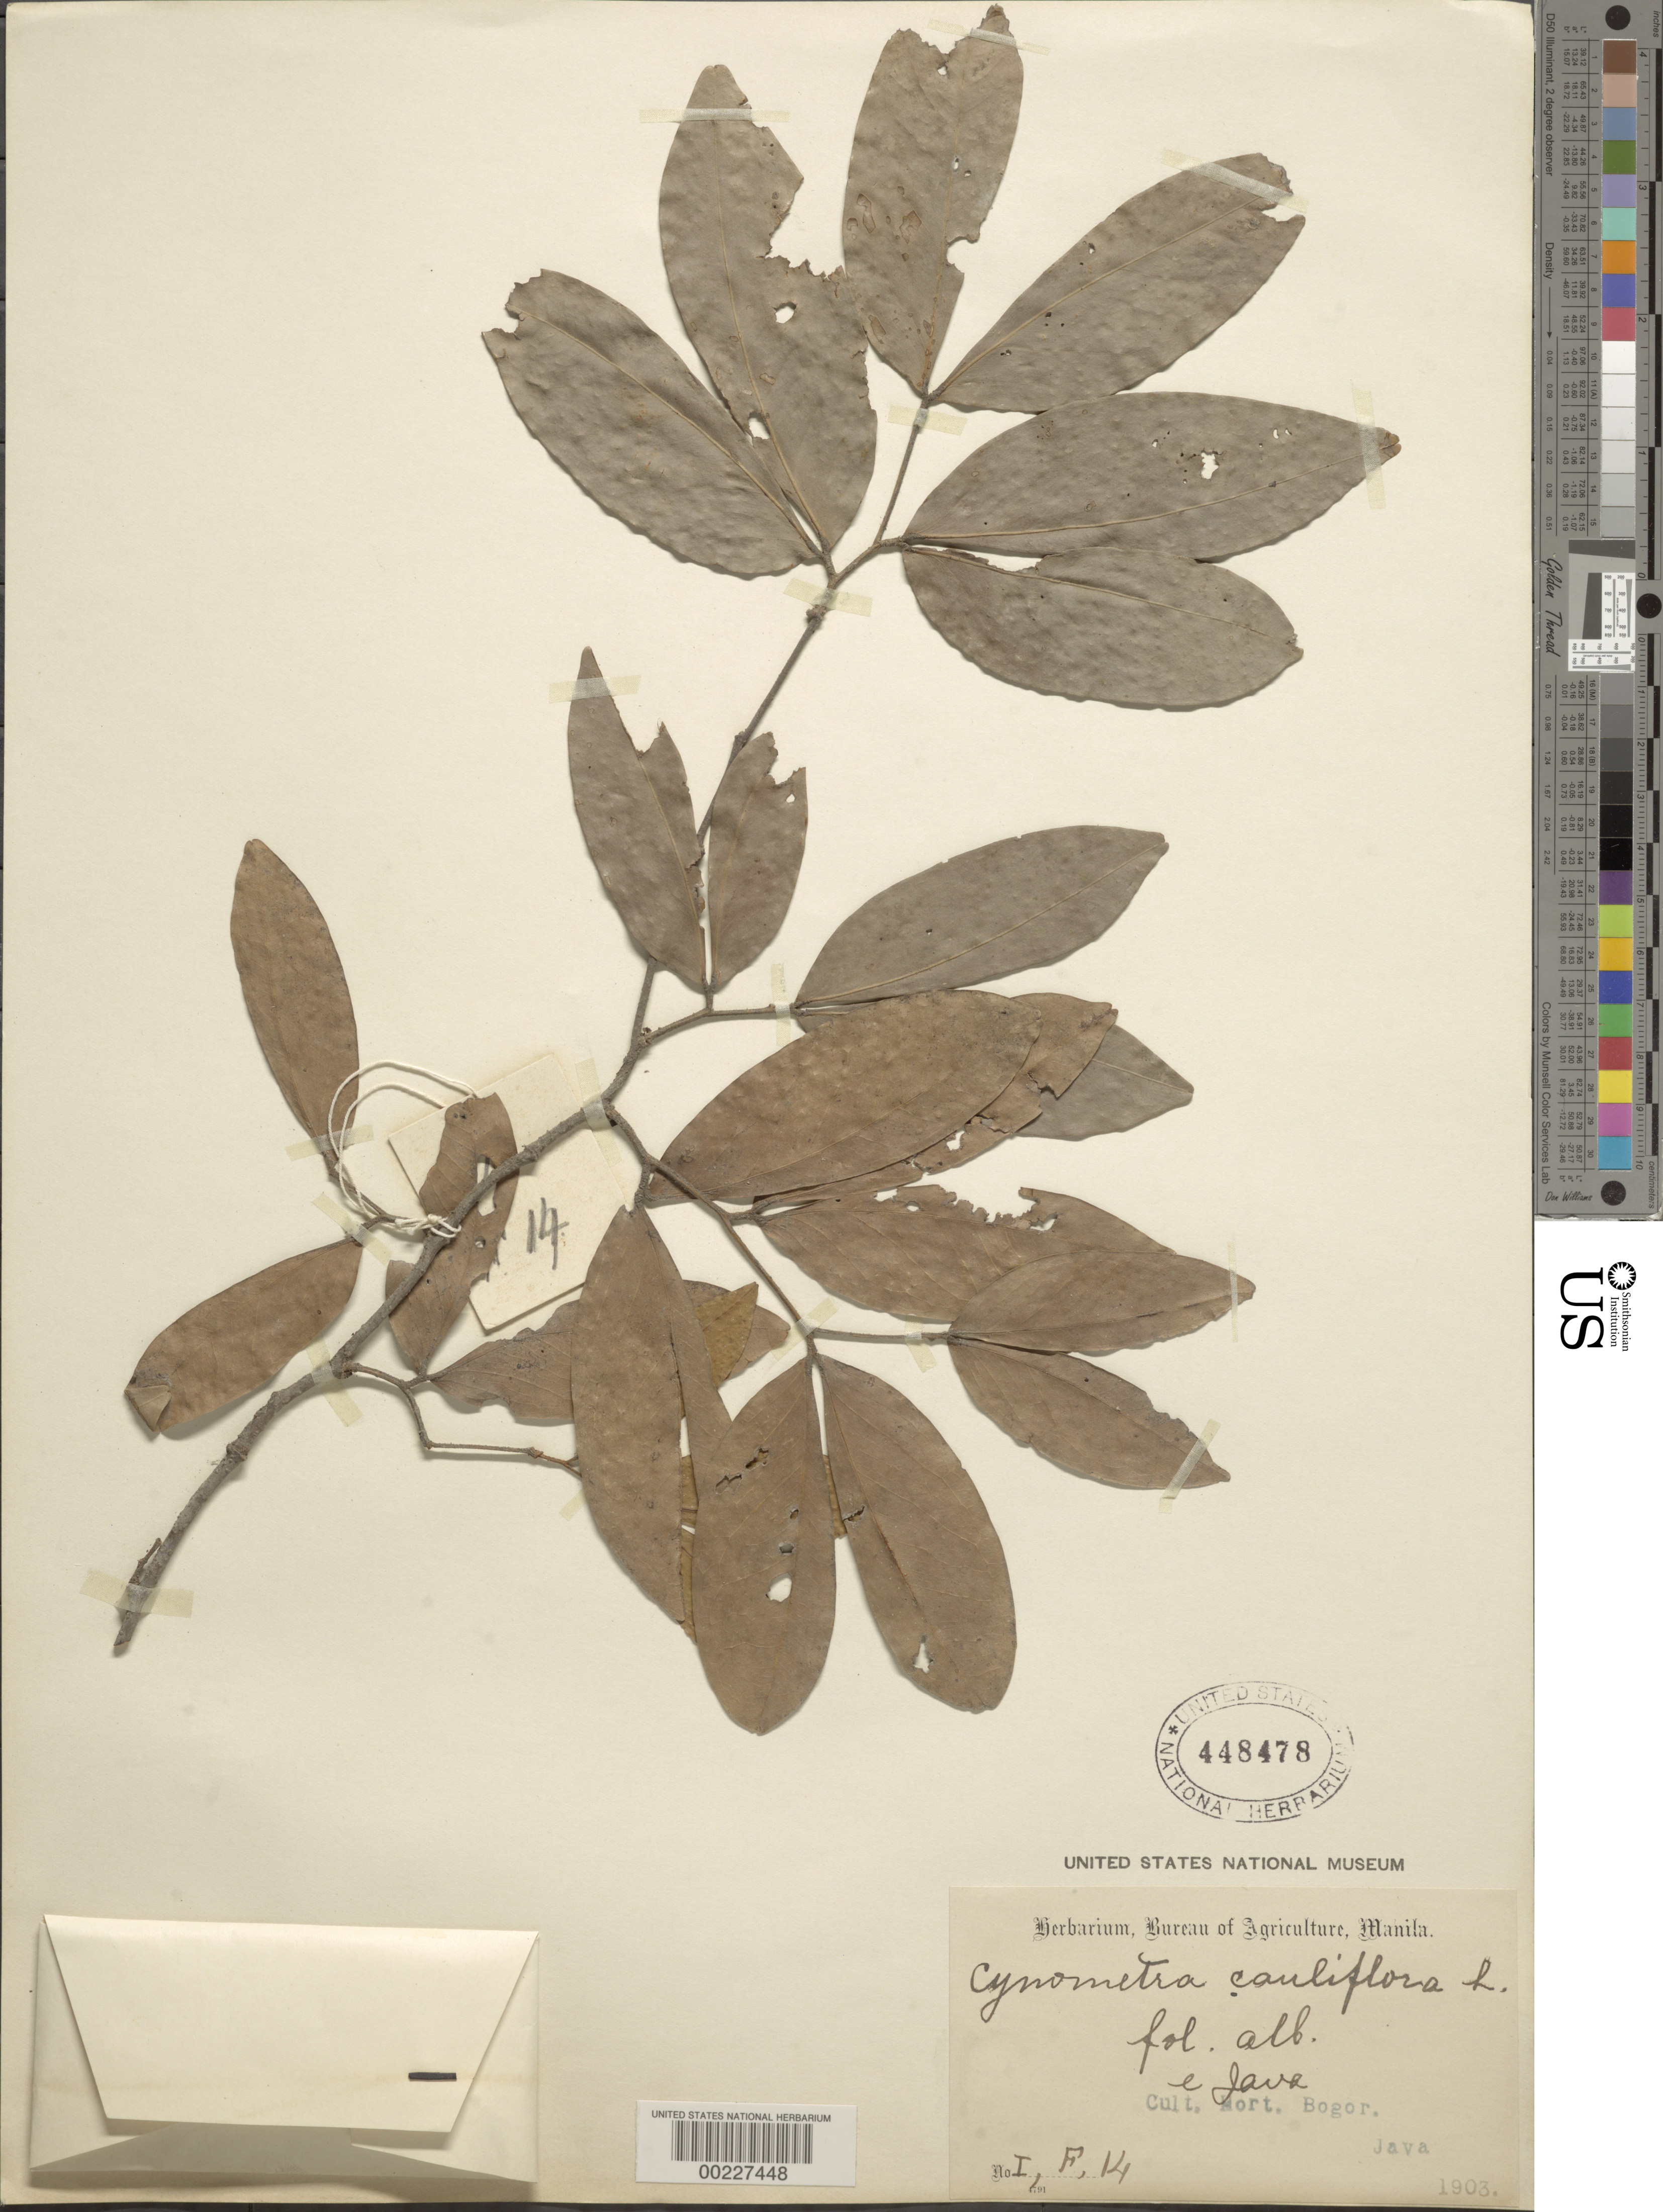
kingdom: Plantae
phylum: Tracheophyta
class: Magnoliopsida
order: Fabales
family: Fabaceae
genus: Cynometra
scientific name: Cynometra cauliflora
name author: L.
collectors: M. Bogar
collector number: I,f,14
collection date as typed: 1903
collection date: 1903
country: Indonesia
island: Java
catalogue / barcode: US 448478